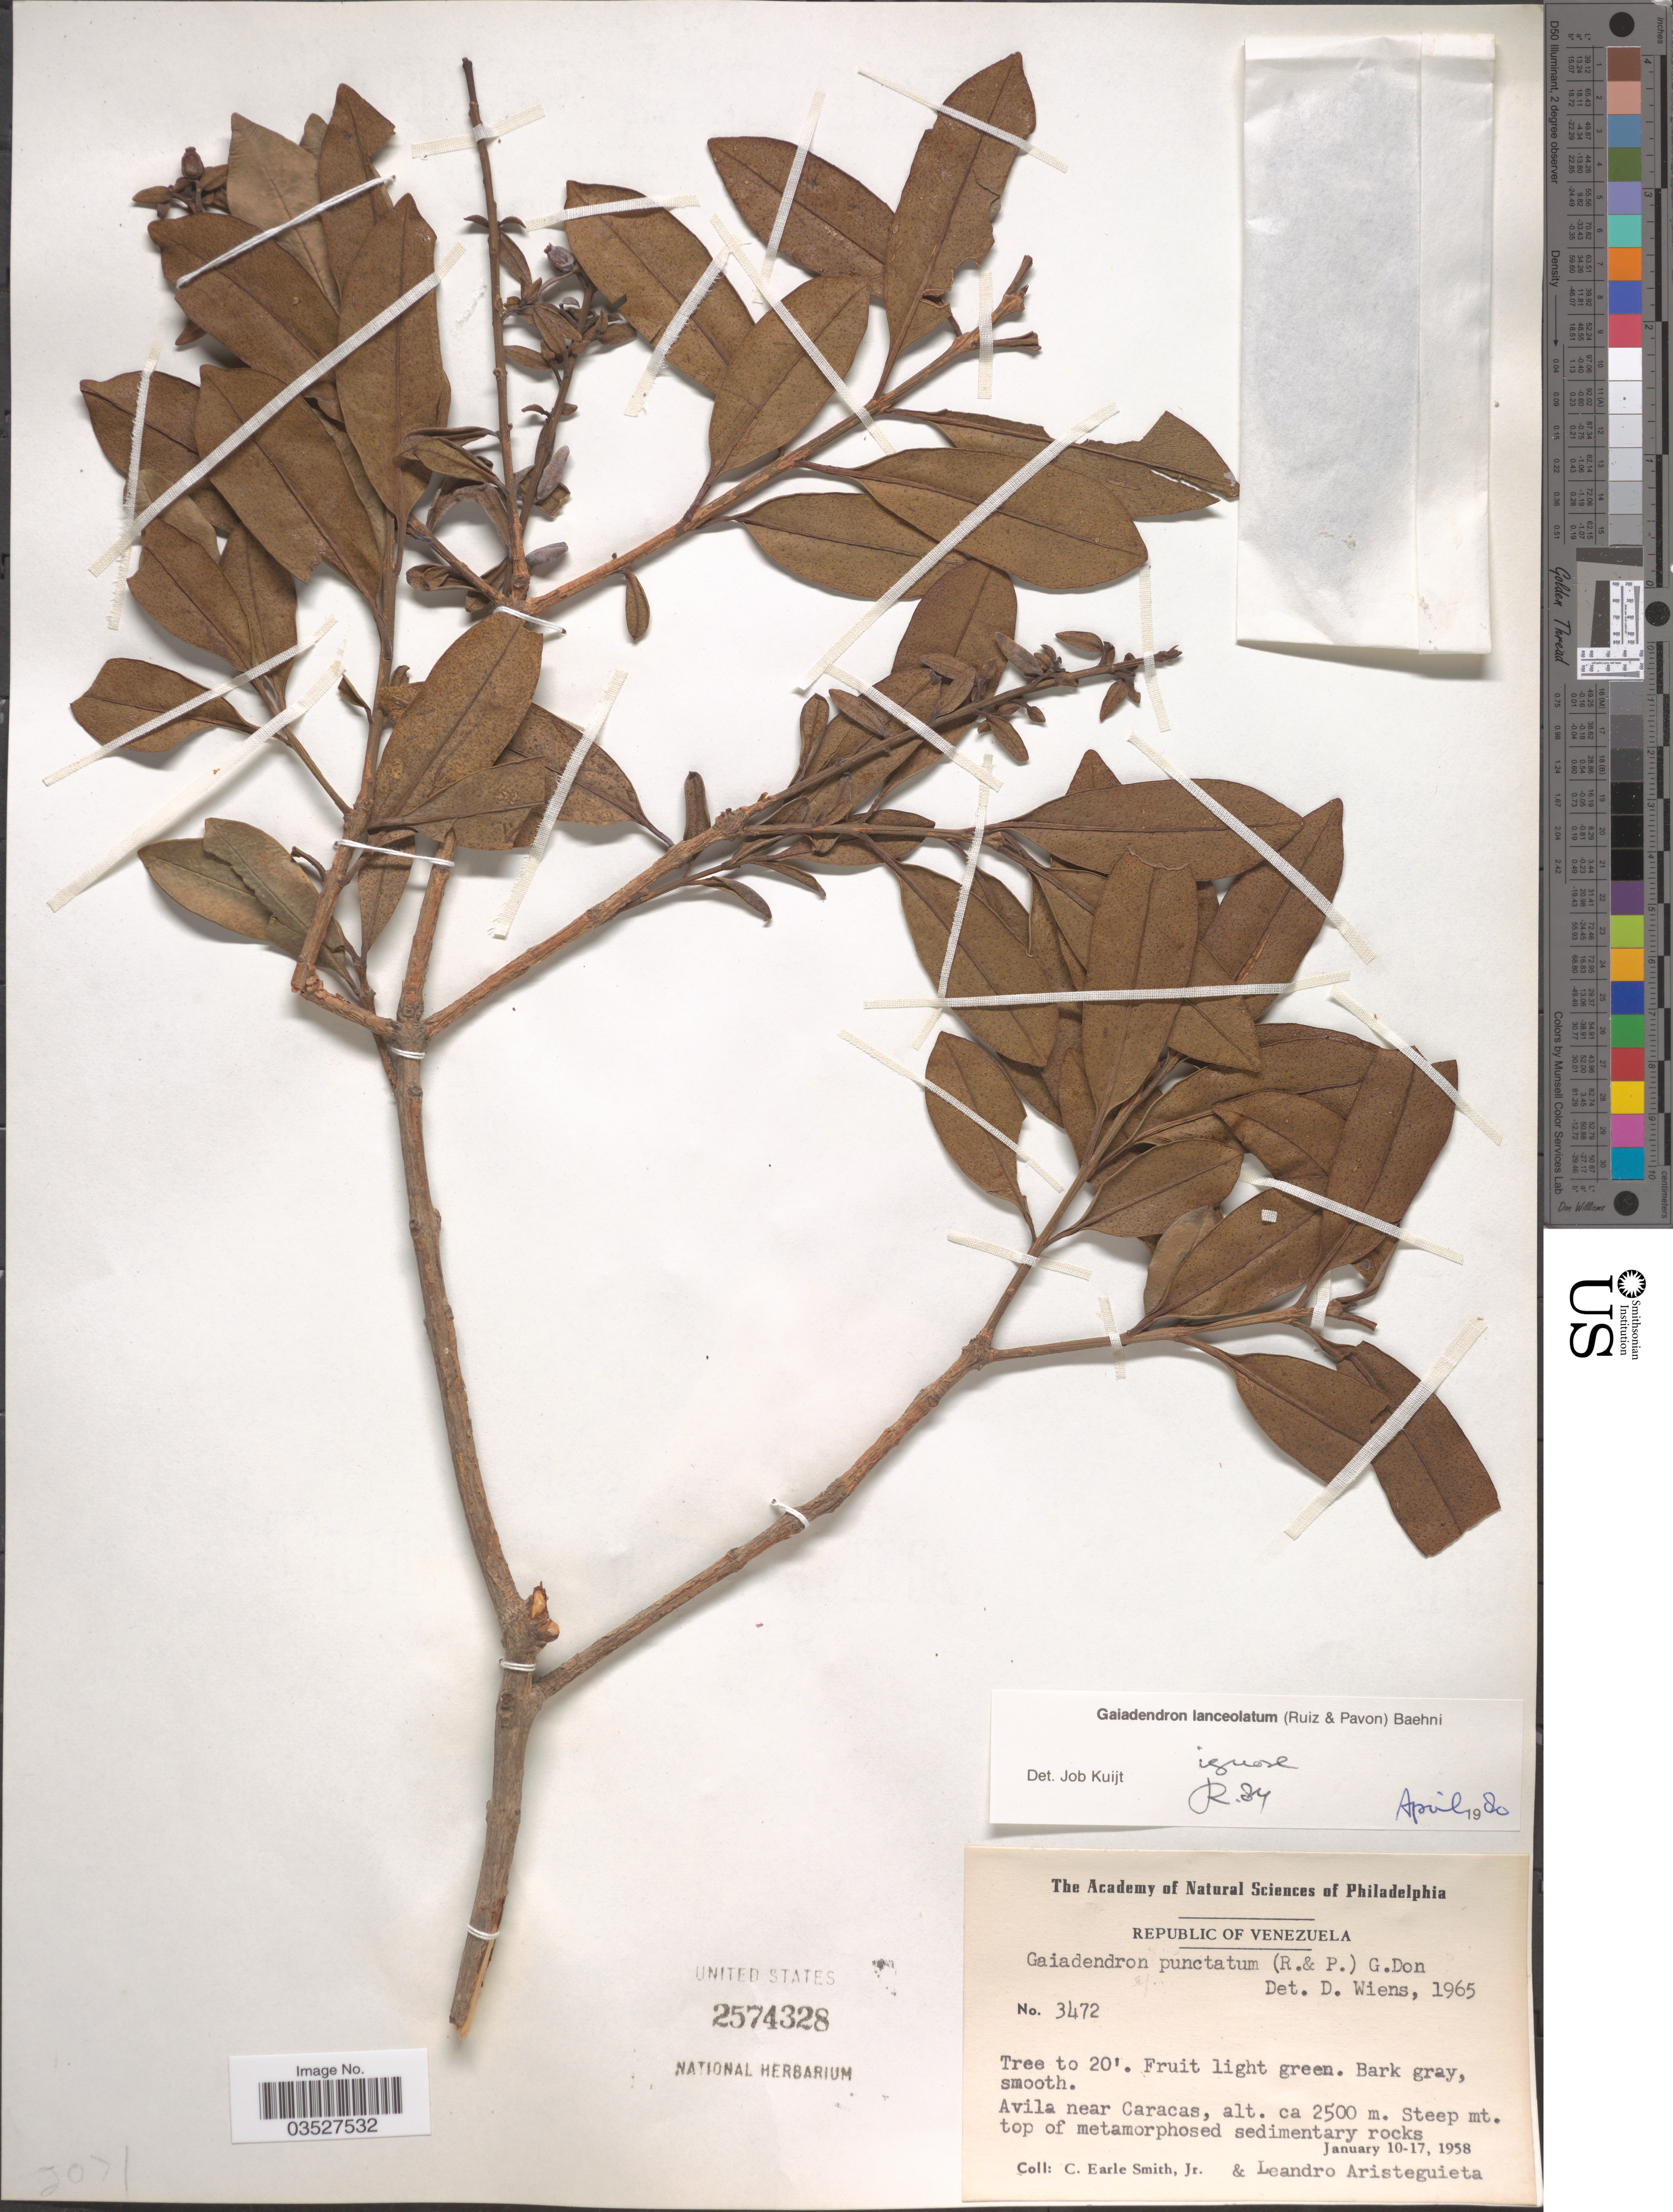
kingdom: Plantae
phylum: Tracheophyta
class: Magnoliopsida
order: Santalales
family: Loranthaceae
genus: Gaiadendron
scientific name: Gaiadendron punctatum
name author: (Ruiz & Pav.) G. Don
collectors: C. E. Smith Jr. & L. Aristeguieta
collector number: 3472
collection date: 1958-01-10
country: Venezuela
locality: Avila near Caracas.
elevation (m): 2500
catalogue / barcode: US 2574328